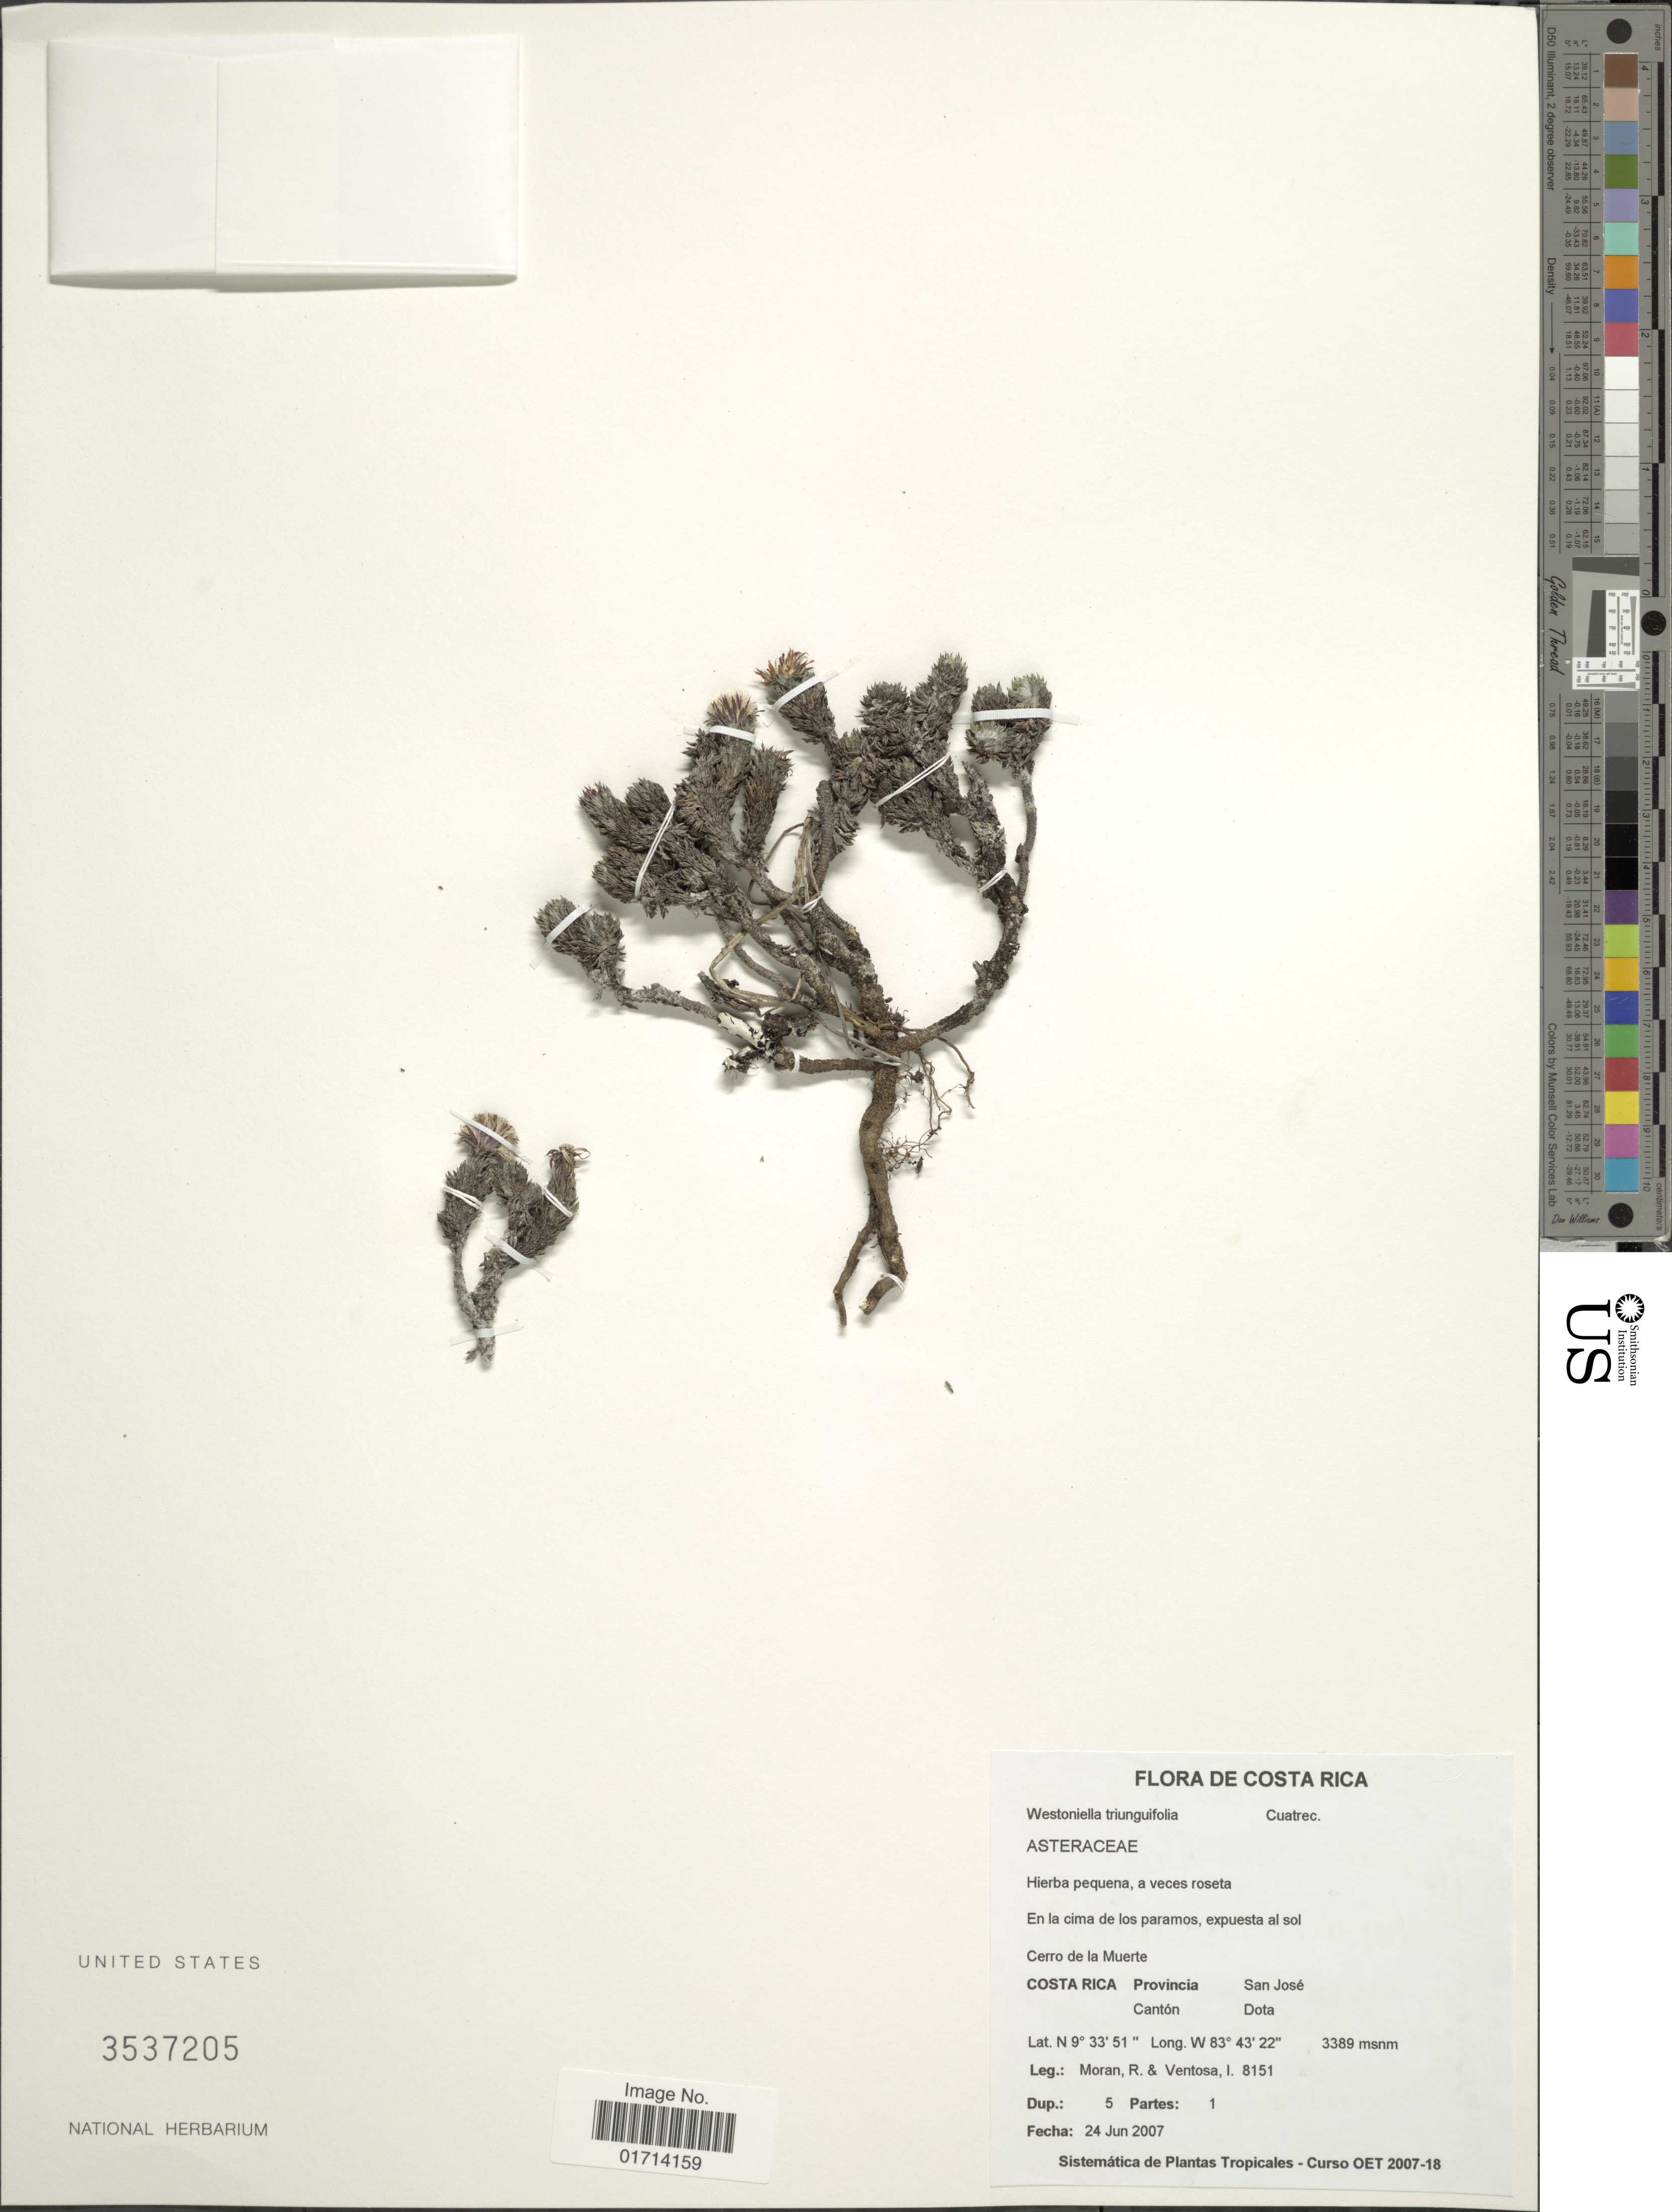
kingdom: Plantae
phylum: Tracheophyta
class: Magnoliopsida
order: Asterales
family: Asteraceae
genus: Westoniella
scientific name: Westoniella triunguifolia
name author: Cuatrec.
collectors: R. Moran & I. Ventosa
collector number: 8151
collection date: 2007-06-24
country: Costa Rica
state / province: San José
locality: Cerro de la Muerte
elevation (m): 3389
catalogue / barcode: US 3537205